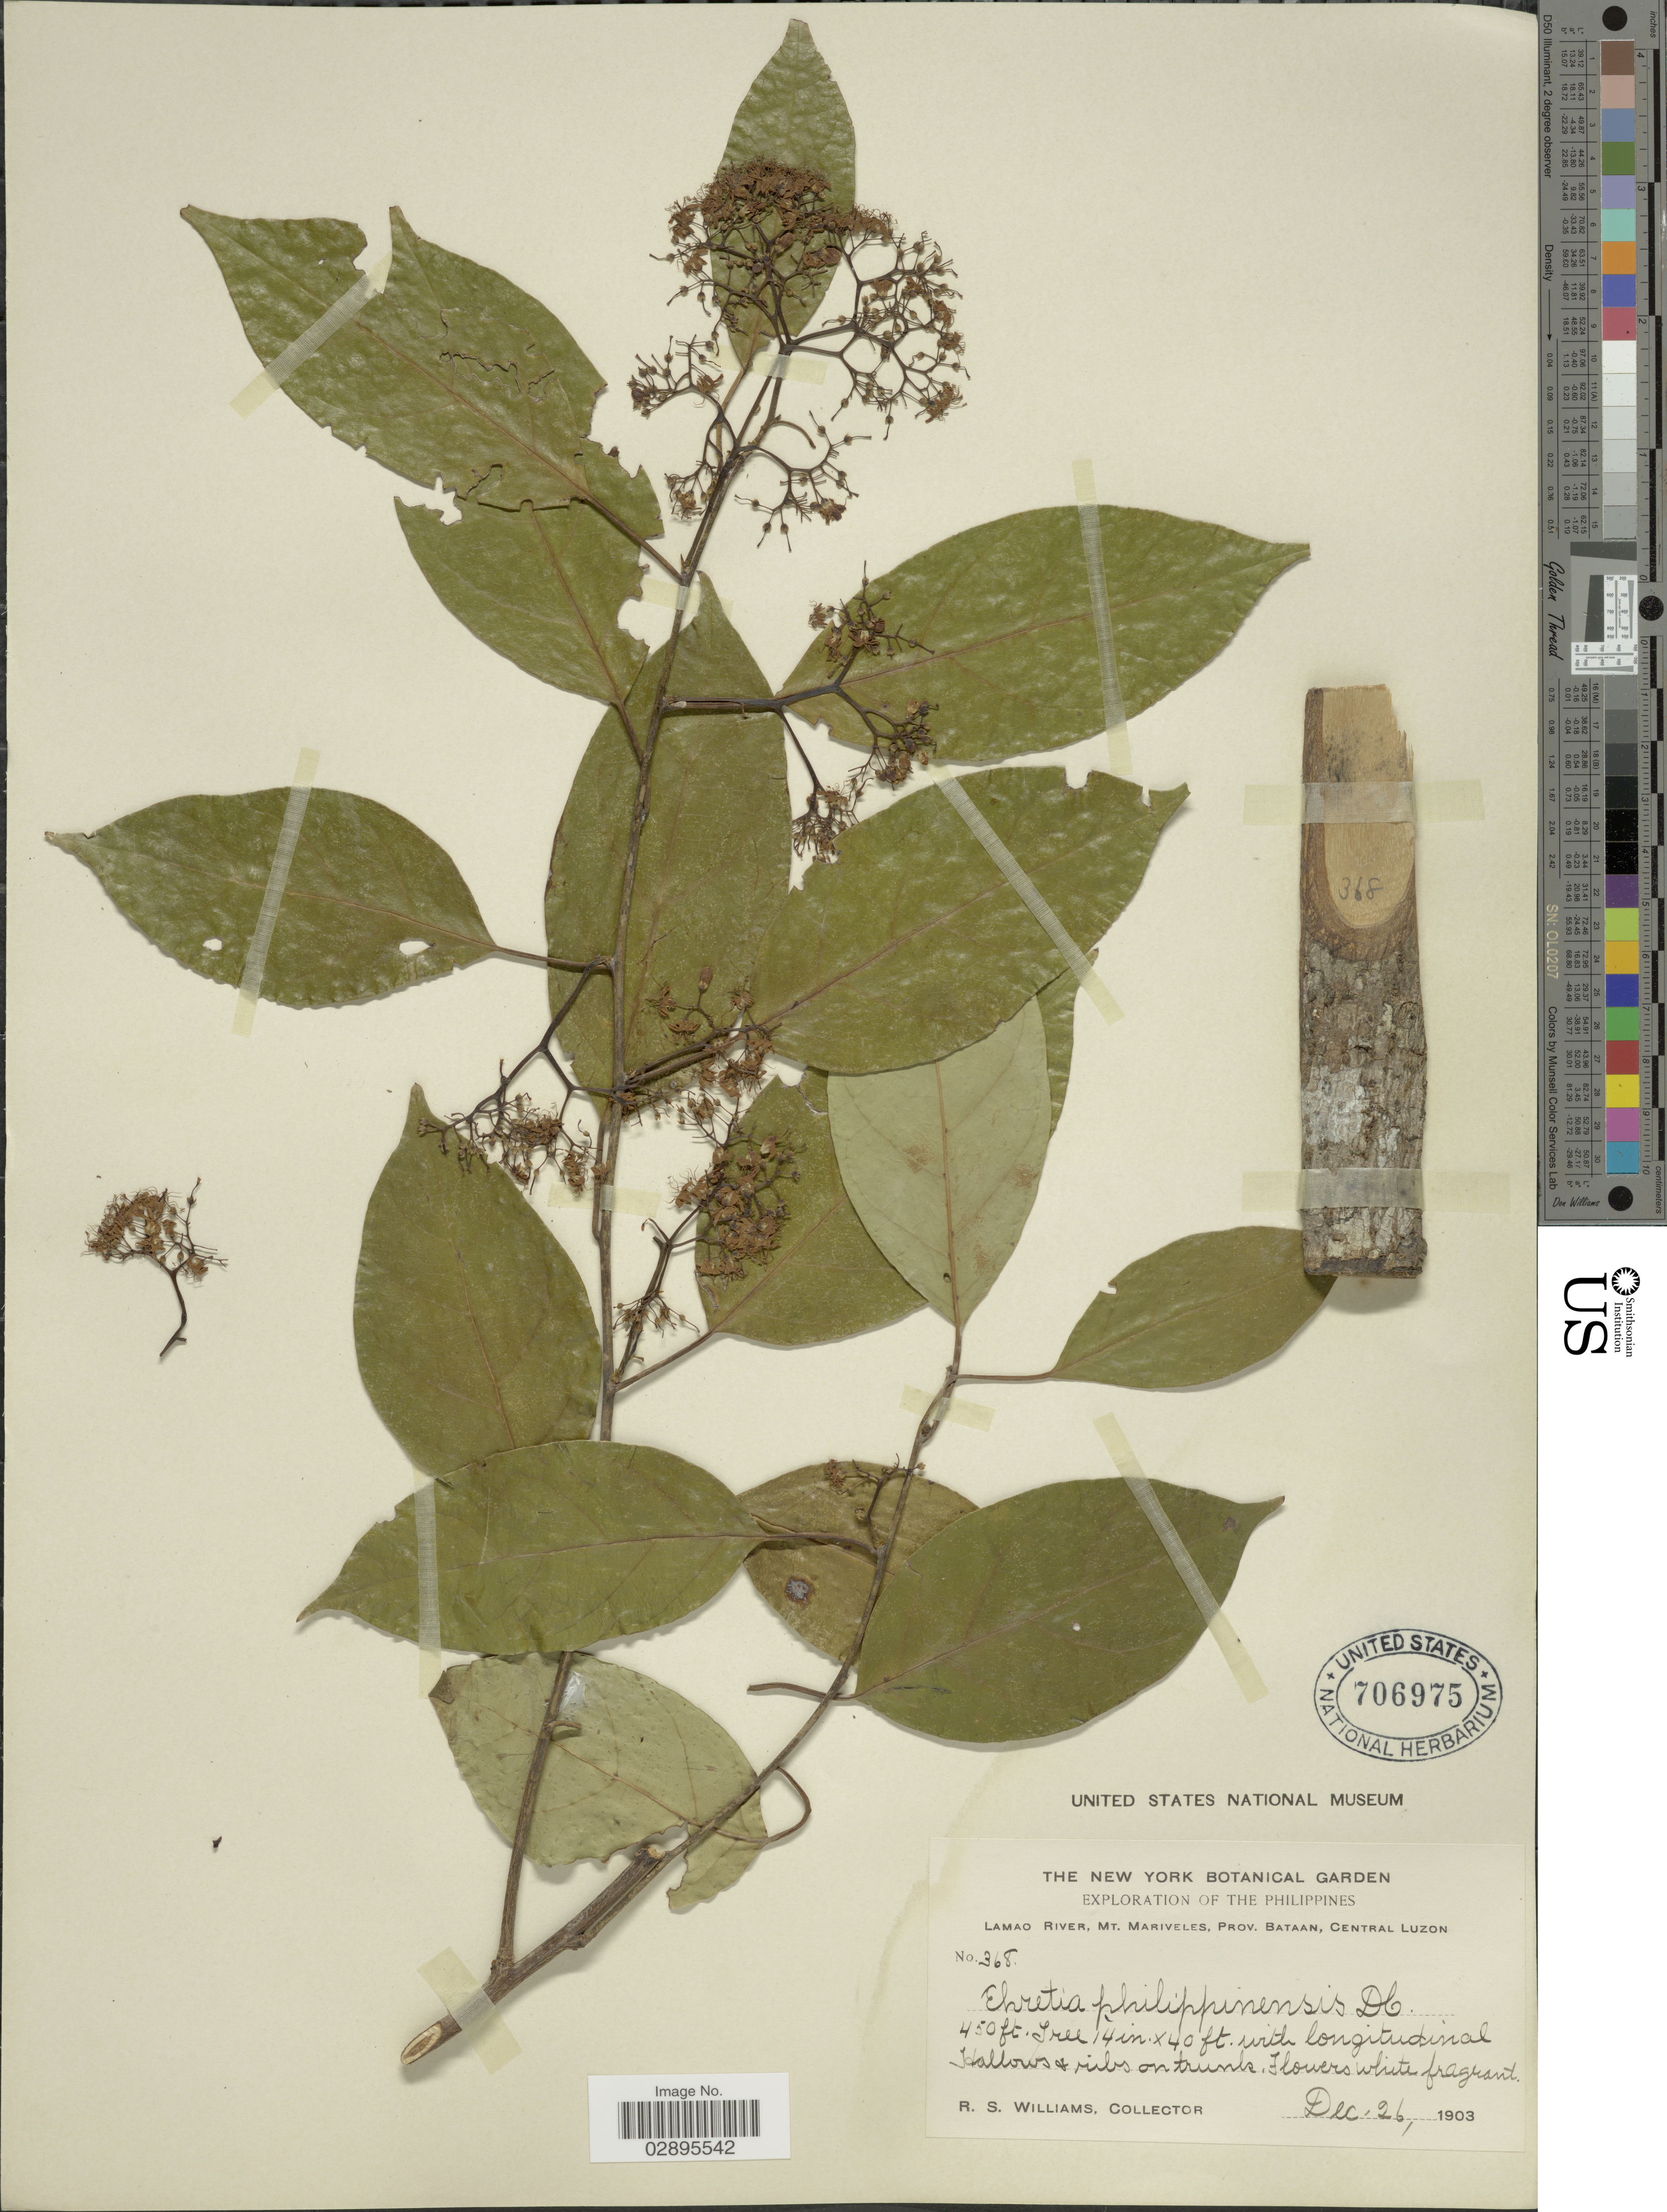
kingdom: Plantae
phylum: Tracheophyta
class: Magnoliopsida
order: Boraginales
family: Ehretiaceae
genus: Ehretia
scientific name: Ehretia philippinensis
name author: A. DC.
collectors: R. S. Williams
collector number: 368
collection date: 1903-12-26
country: Philippines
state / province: Central Luzon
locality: Lamao River, Mt. Mariveles, Prov. Bataan.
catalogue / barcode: US 706975